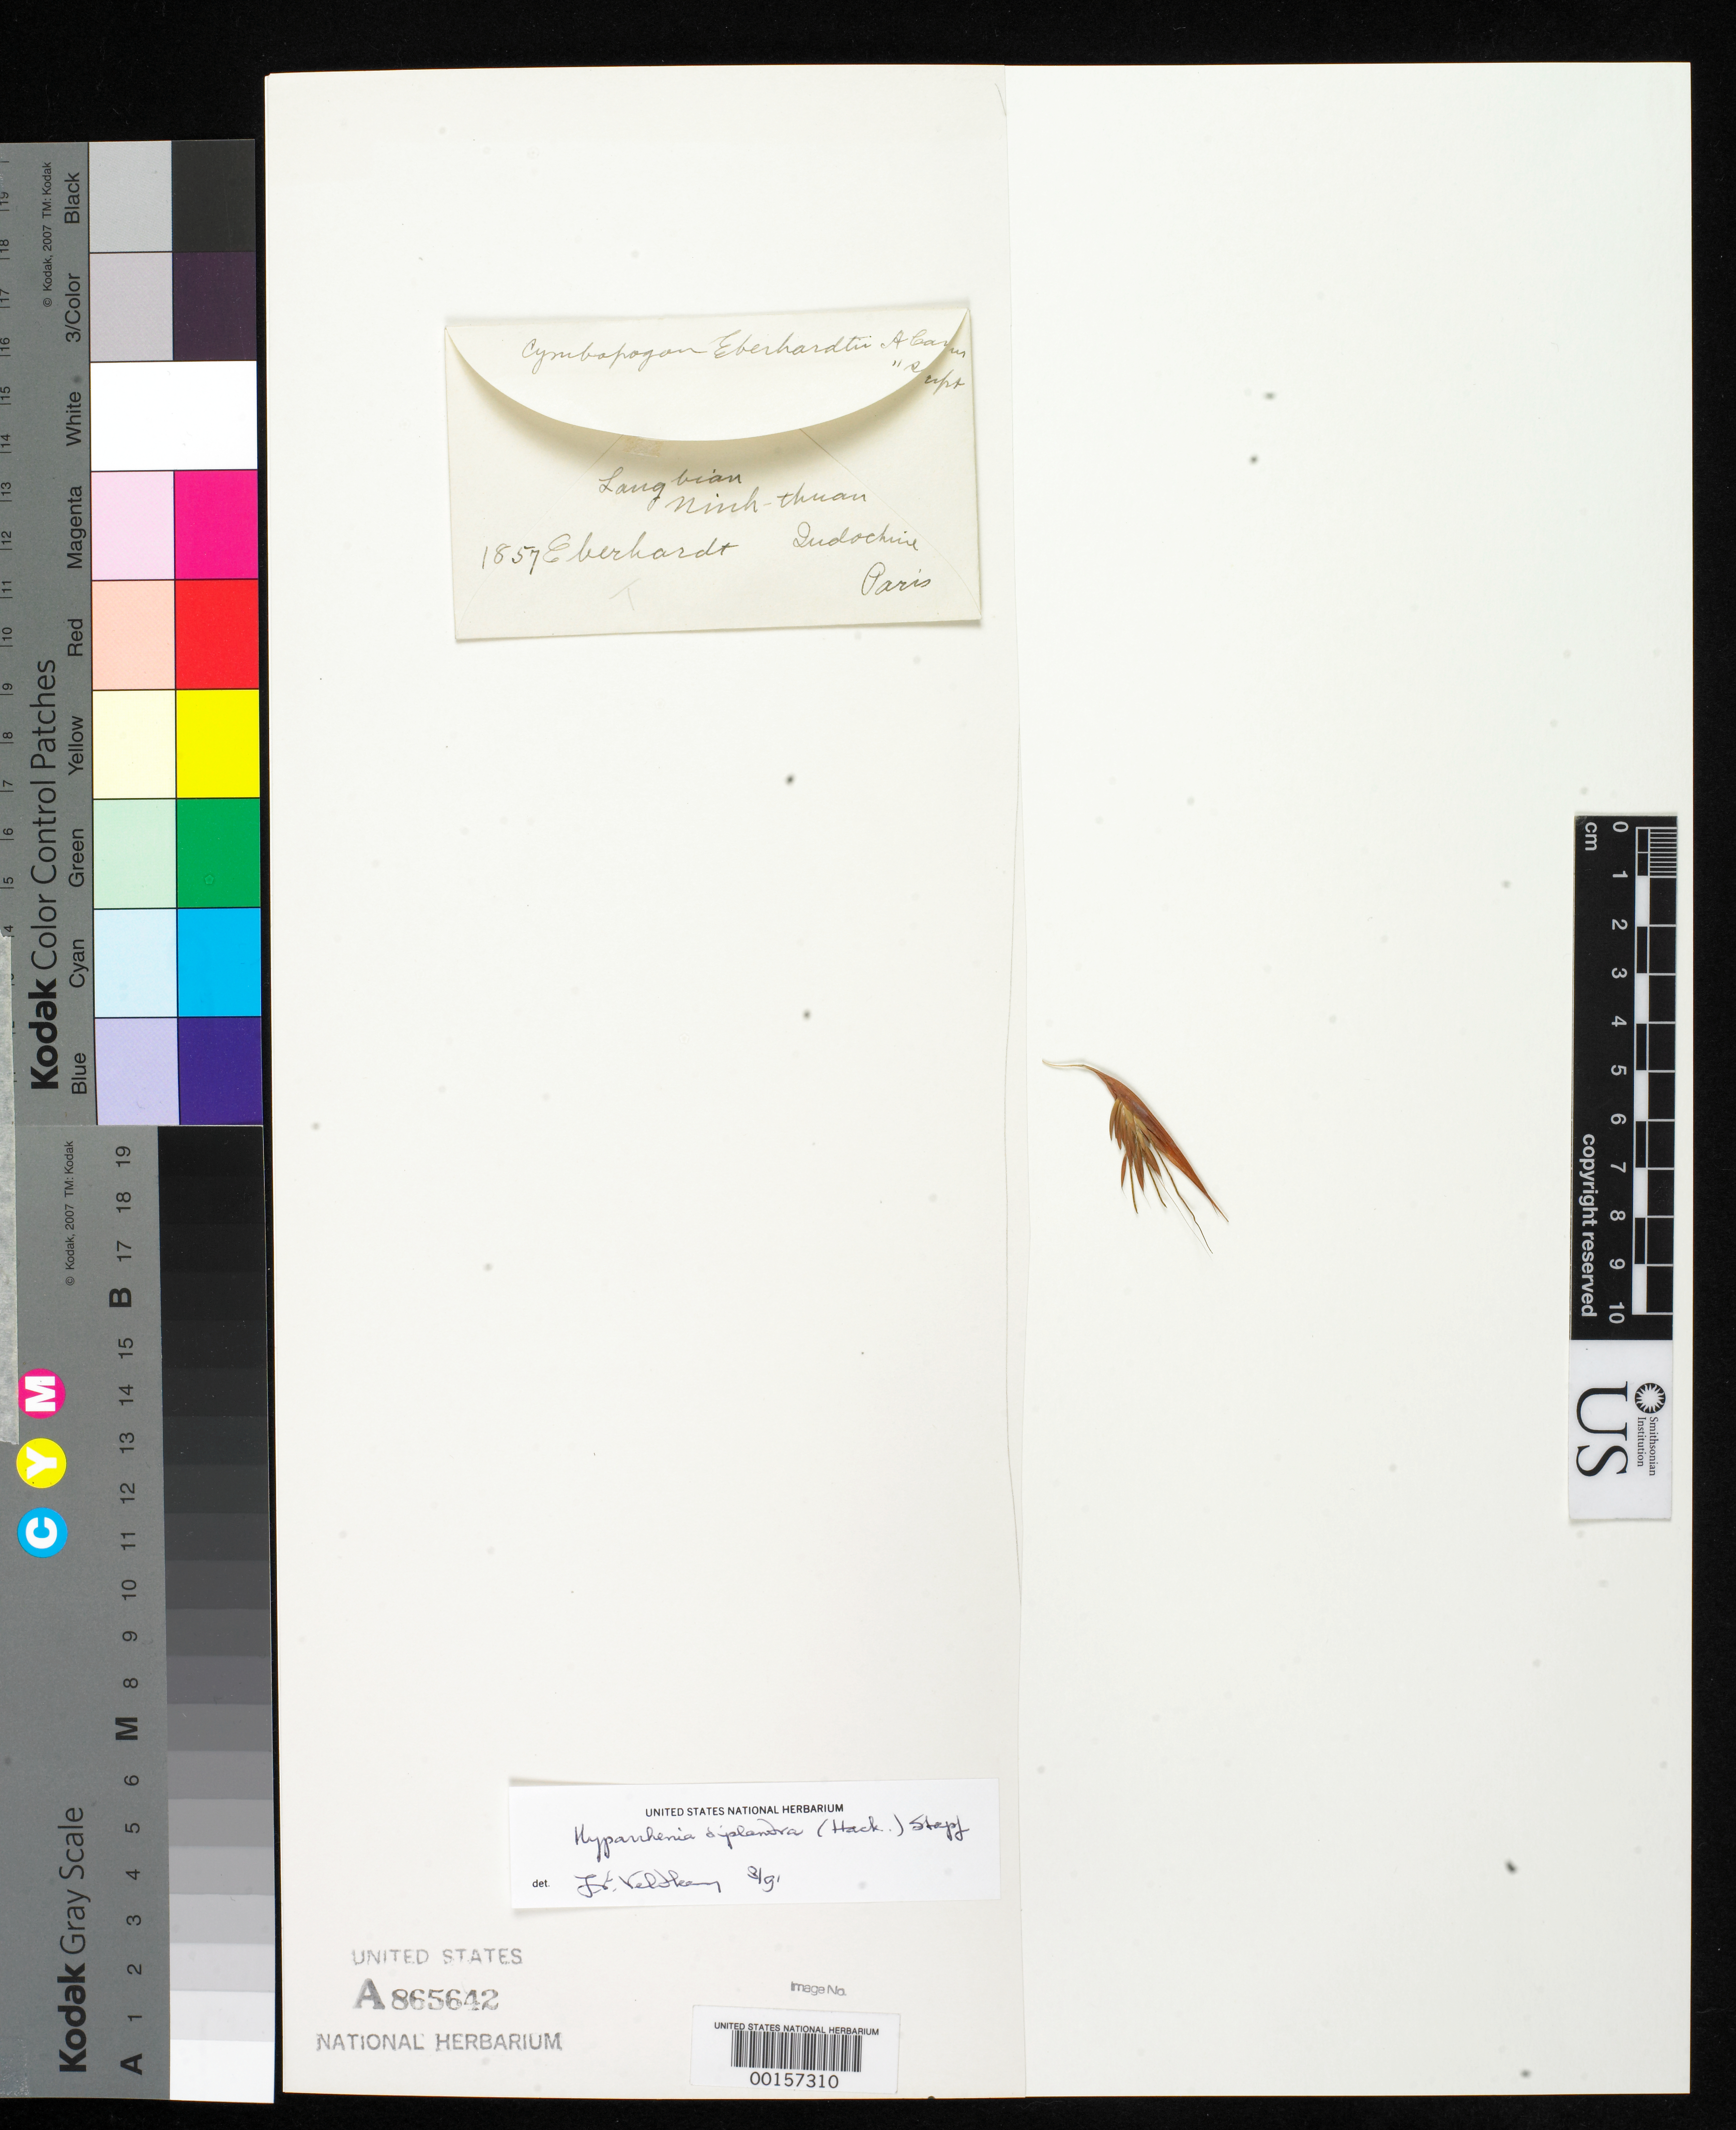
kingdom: Plantae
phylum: Tracheophyta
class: Liliopsida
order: Poales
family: Poaceae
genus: Cymbopogon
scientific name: Cymbopogon eberhardtii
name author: A. Camus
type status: Type Fragment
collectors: P. Eberhardt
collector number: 1857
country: Vietnam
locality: Minh-thuan, Lang-bian.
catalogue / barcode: US 865642A